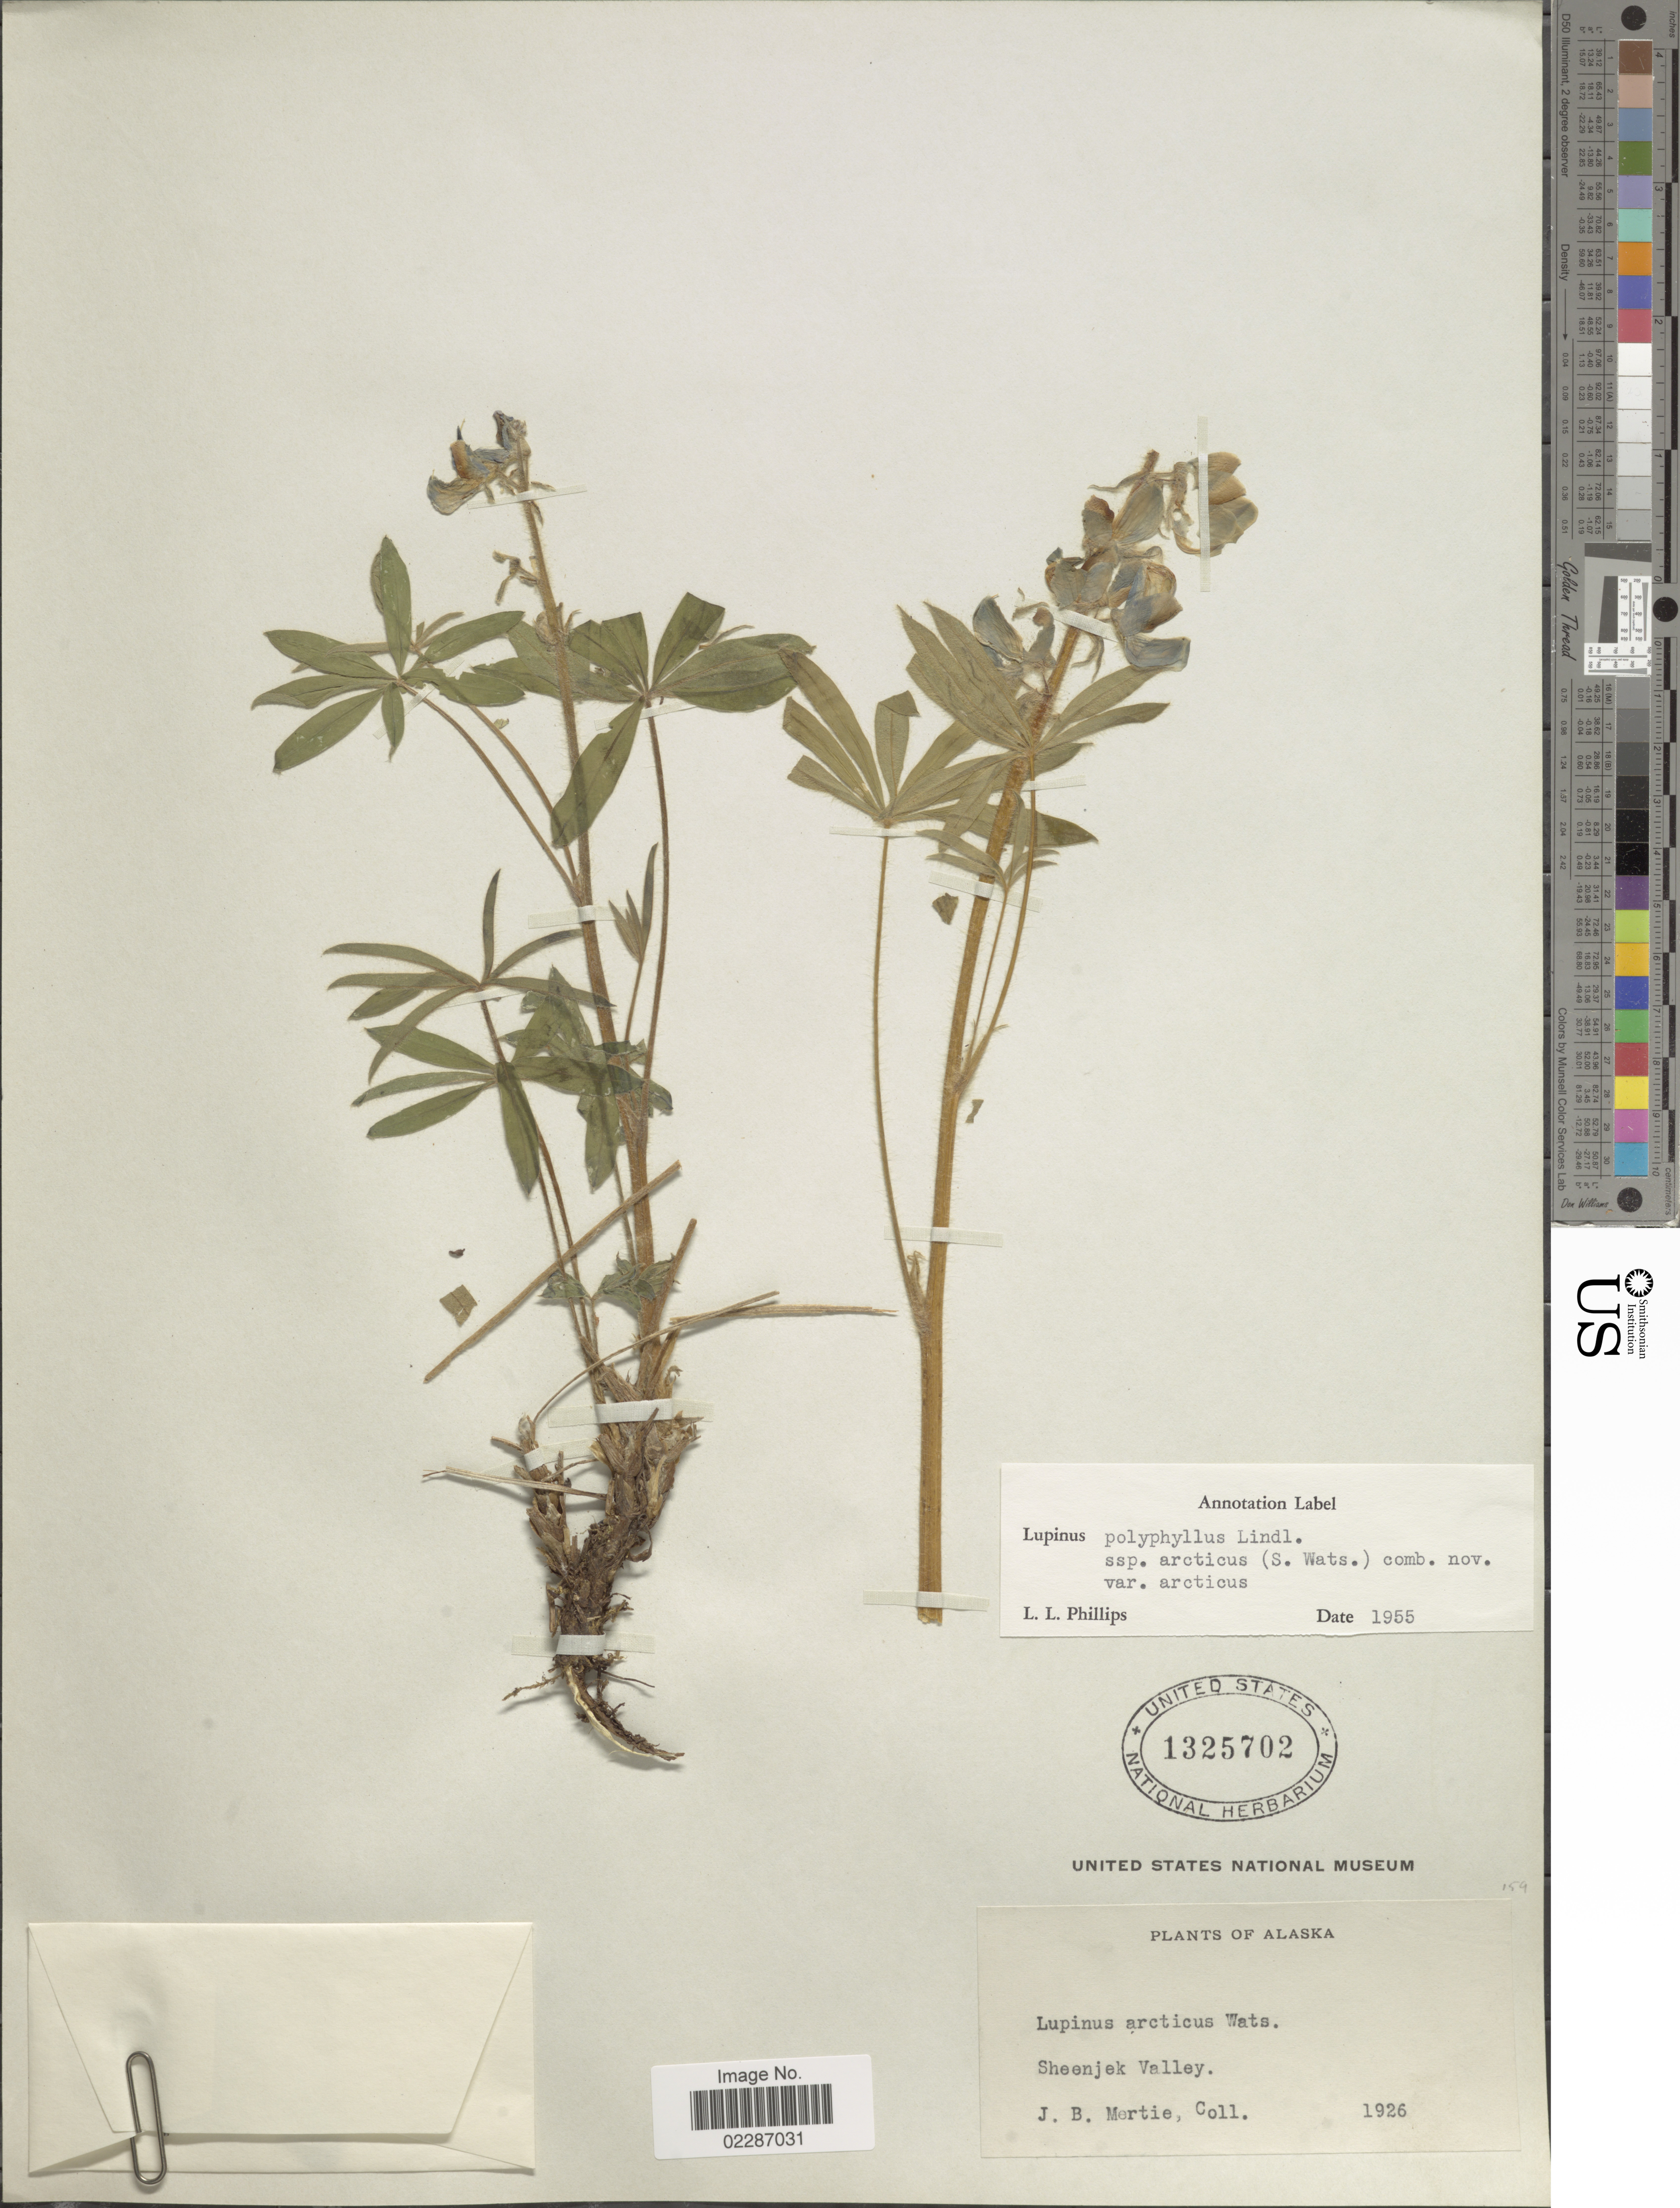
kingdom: Plantae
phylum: Tracheophyta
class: Magnoliopsida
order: Fabales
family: Fabaceae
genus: Lupinus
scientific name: Lupinus arcticus subsp. arcticus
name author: S. Watson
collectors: J. Mertie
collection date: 1926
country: United States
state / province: Alaska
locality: Sheenjek Valley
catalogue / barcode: US 1325702